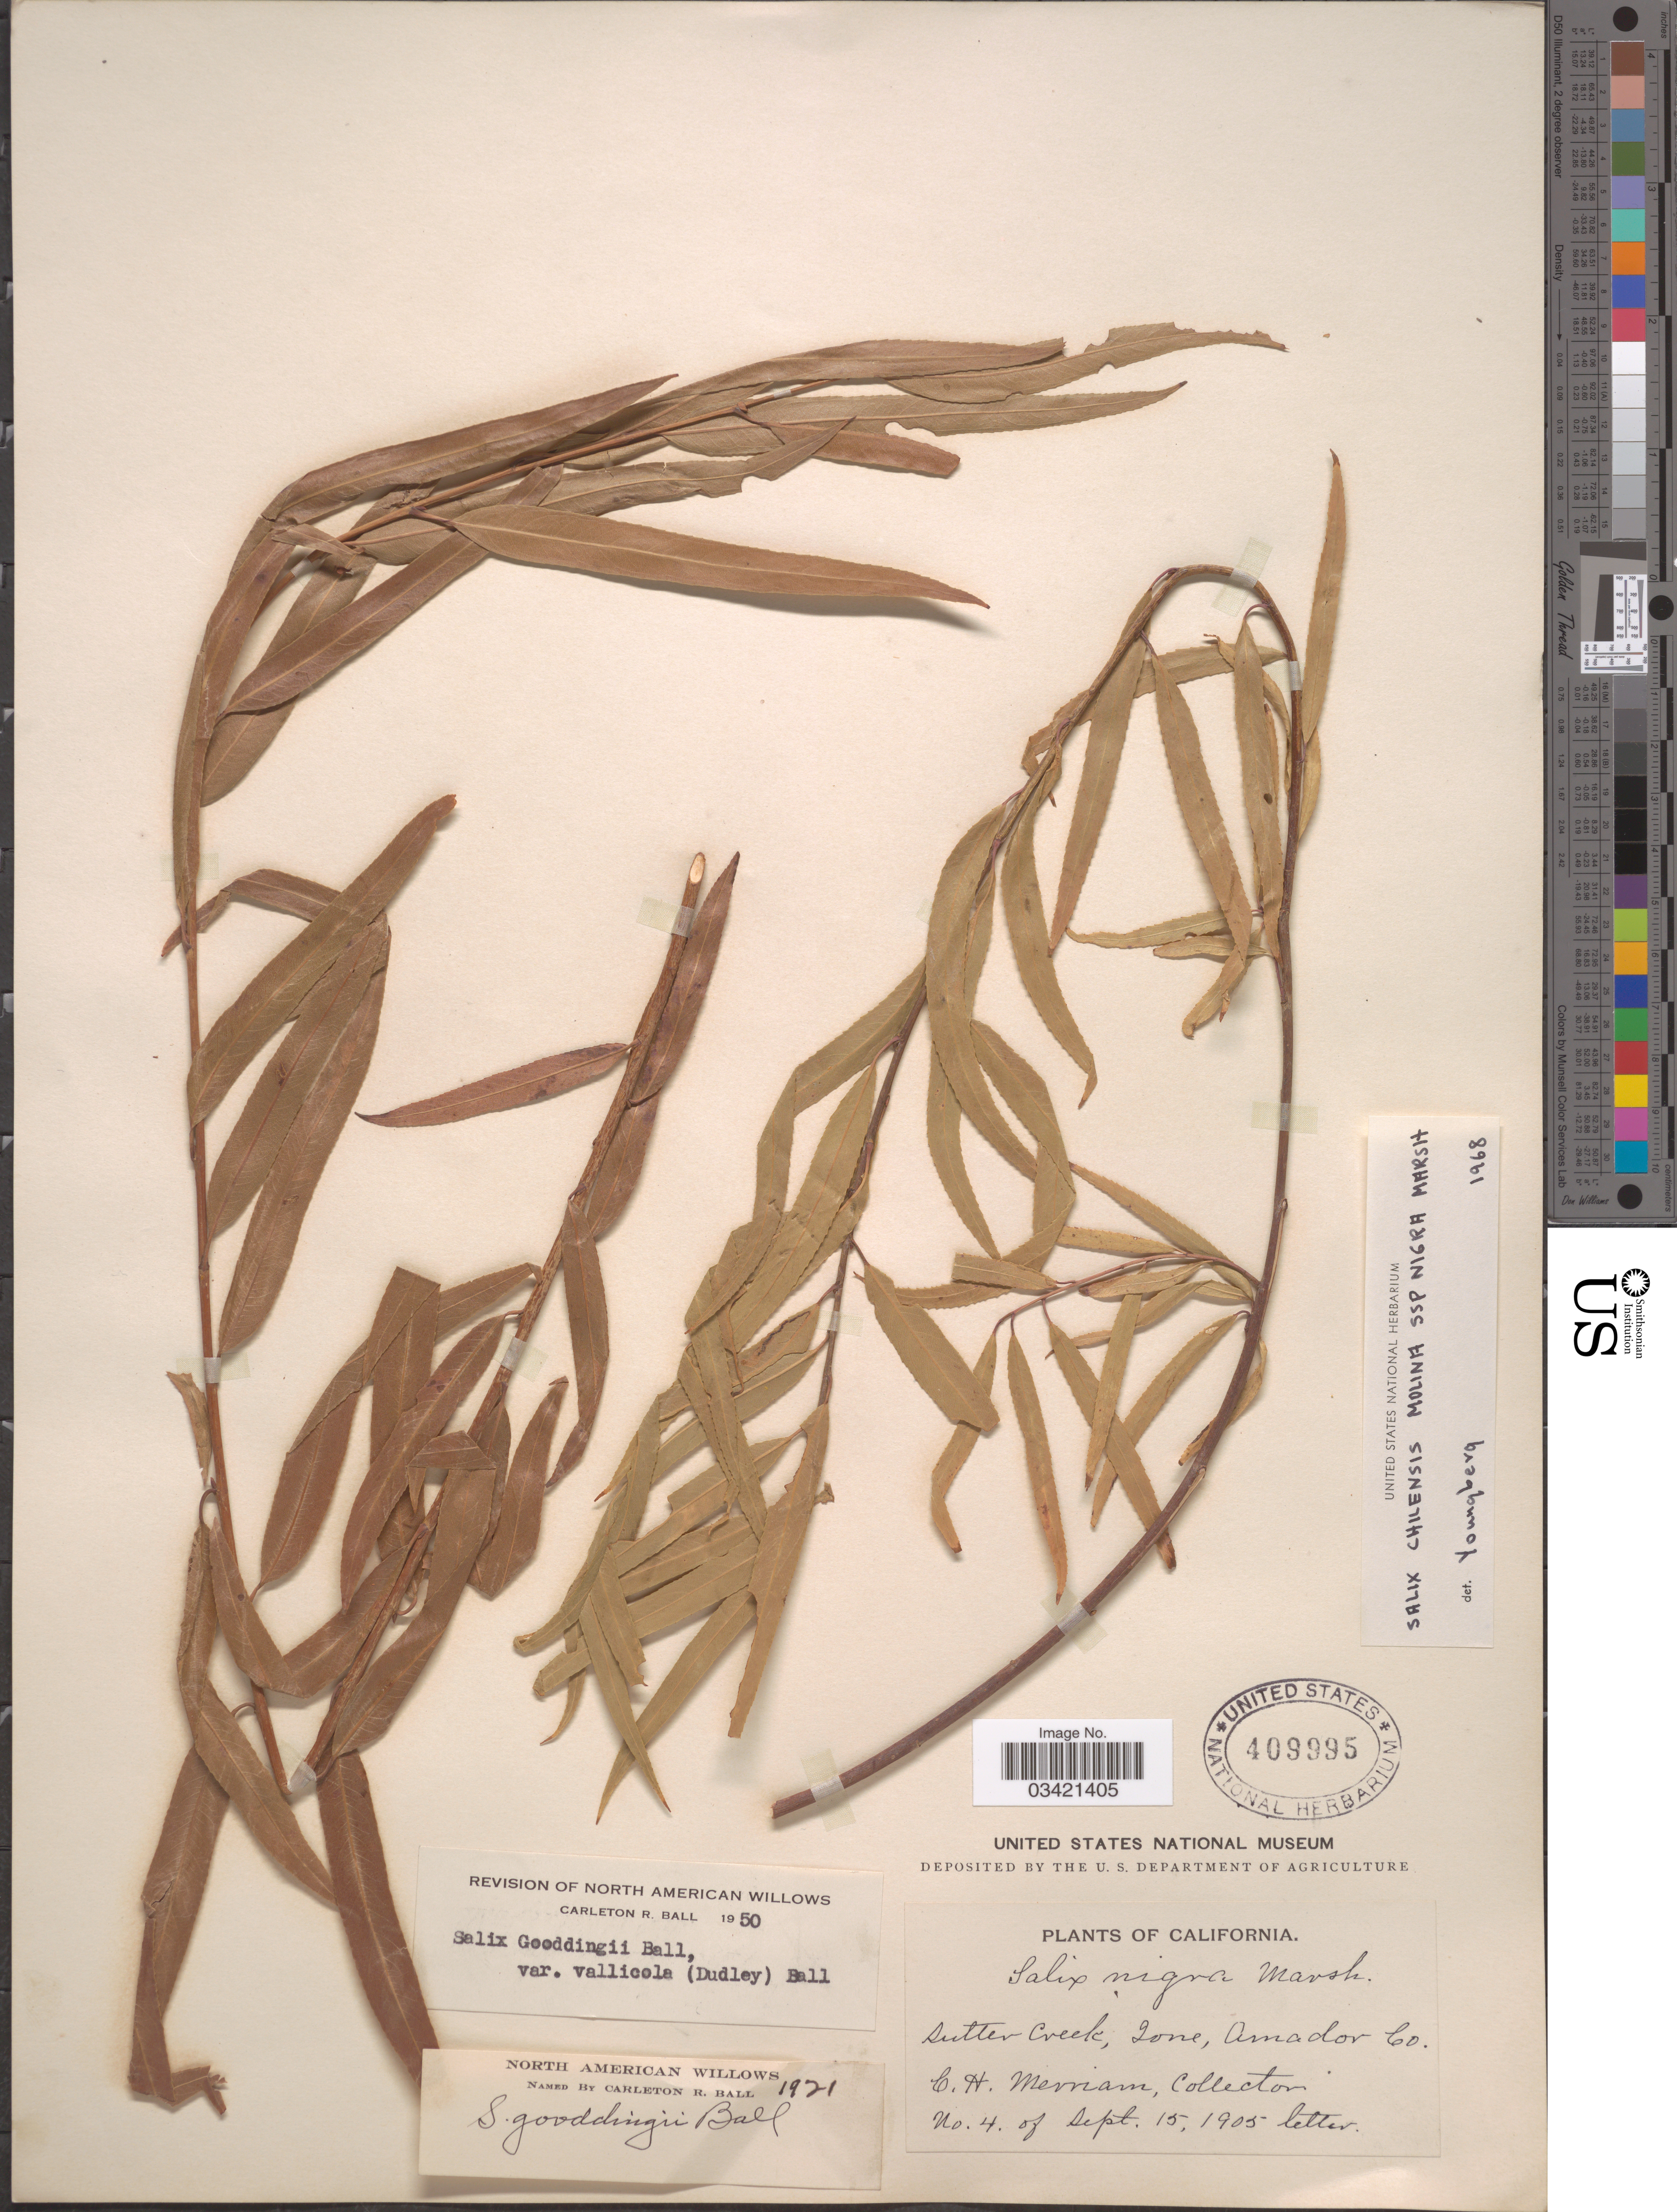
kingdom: Plantae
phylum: Tracheophyta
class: Magnoliopsida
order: Malpighiales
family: Salicaceae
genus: Salix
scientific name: Salix gooddingii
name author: C.R. Ball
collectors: C. Merriam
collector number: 4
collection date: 1905-09-15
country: United States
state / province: California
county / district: Amador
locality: Sutter Creek, Zone, Amador Co.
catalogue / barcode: US 409995